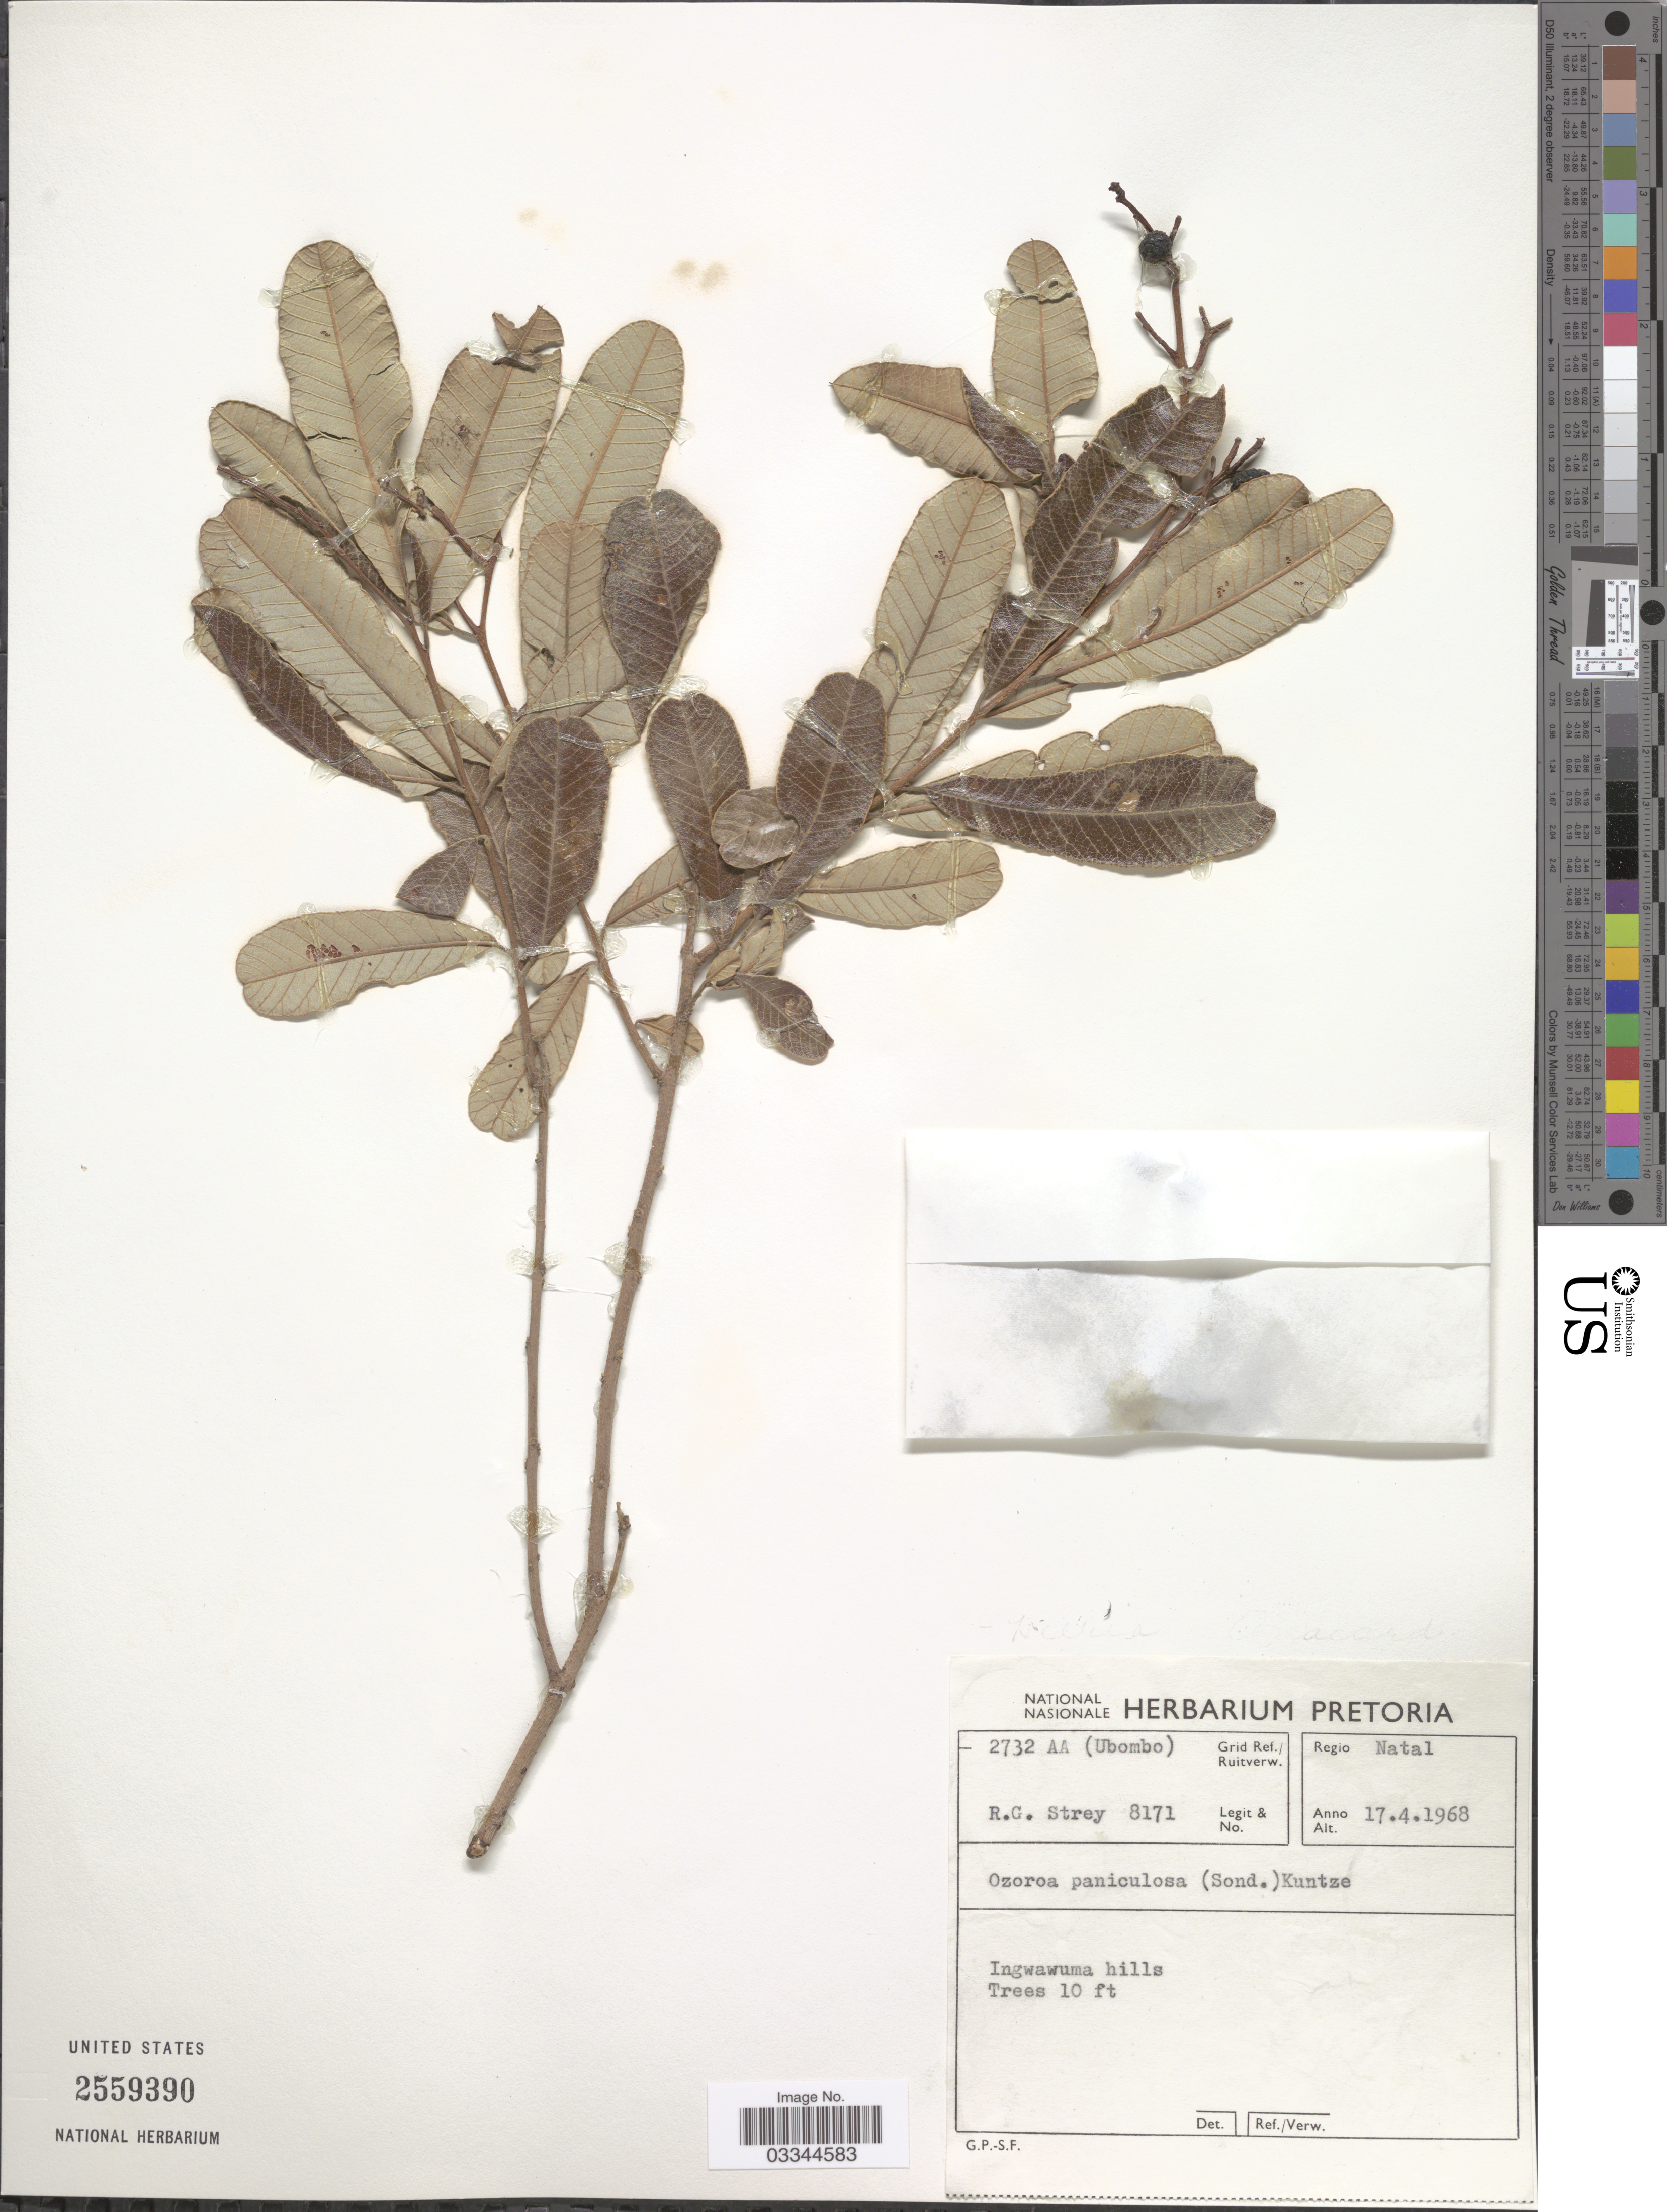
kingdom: Plantae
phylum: Tracheophyta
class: Magnoliopsida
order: Sapindales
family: Anacardiaceae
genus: Ozoroa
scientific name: Ozoroa paniculosa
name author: (Sond.) R. Fern. & A. Fern.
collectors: R. G. Strey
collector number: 8171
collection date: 1968-04-17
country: South Africa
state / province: KwaZulu-Natal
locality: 2732 AA (Ubombo) Grid Ref./Ruiterverw. Regio Natal. Ingwawuma hills.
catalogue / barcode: US 2559390